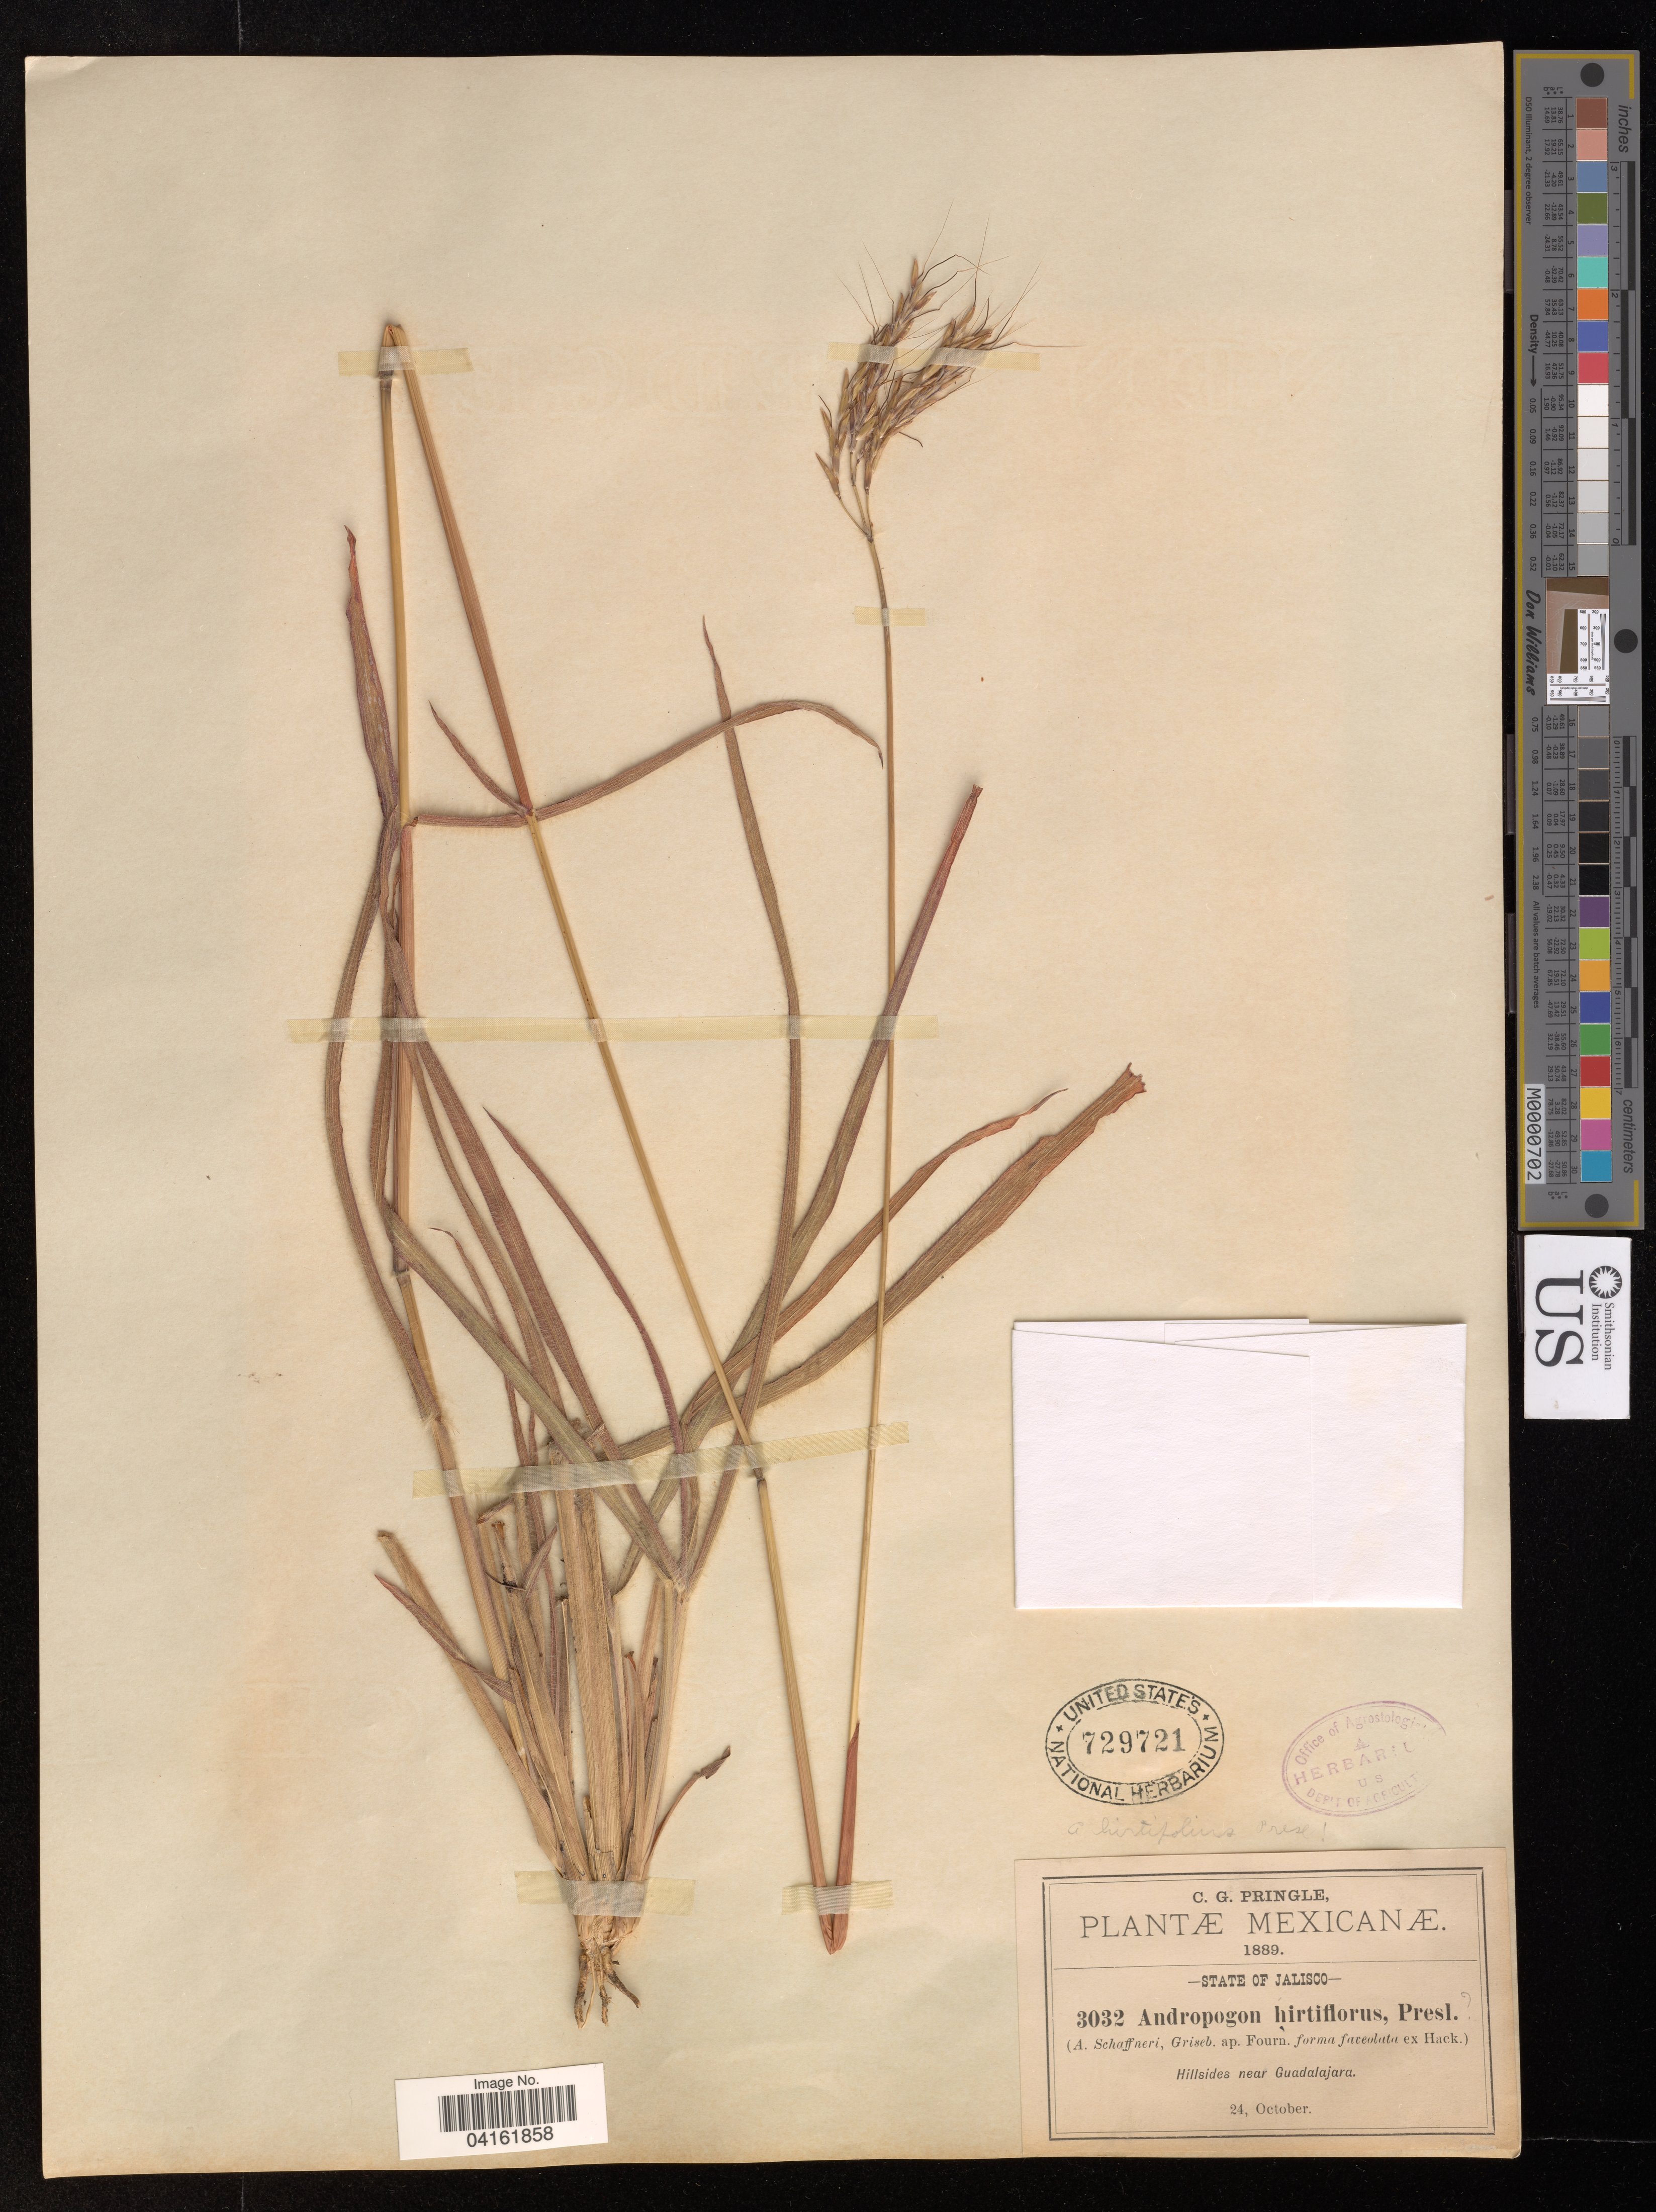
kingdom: Plantae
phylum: Tracheophyta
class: Liliopsida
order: Poales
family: Poaceae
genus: Andropogon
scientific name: Andropogon hirtiflorus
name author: (Nees) Kunth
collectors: C. G. Pringle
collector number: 3032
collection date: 1889-10-24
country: Mexico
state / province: Jalisco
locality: Hillsides near Gudalajara.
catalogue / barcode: US 729721